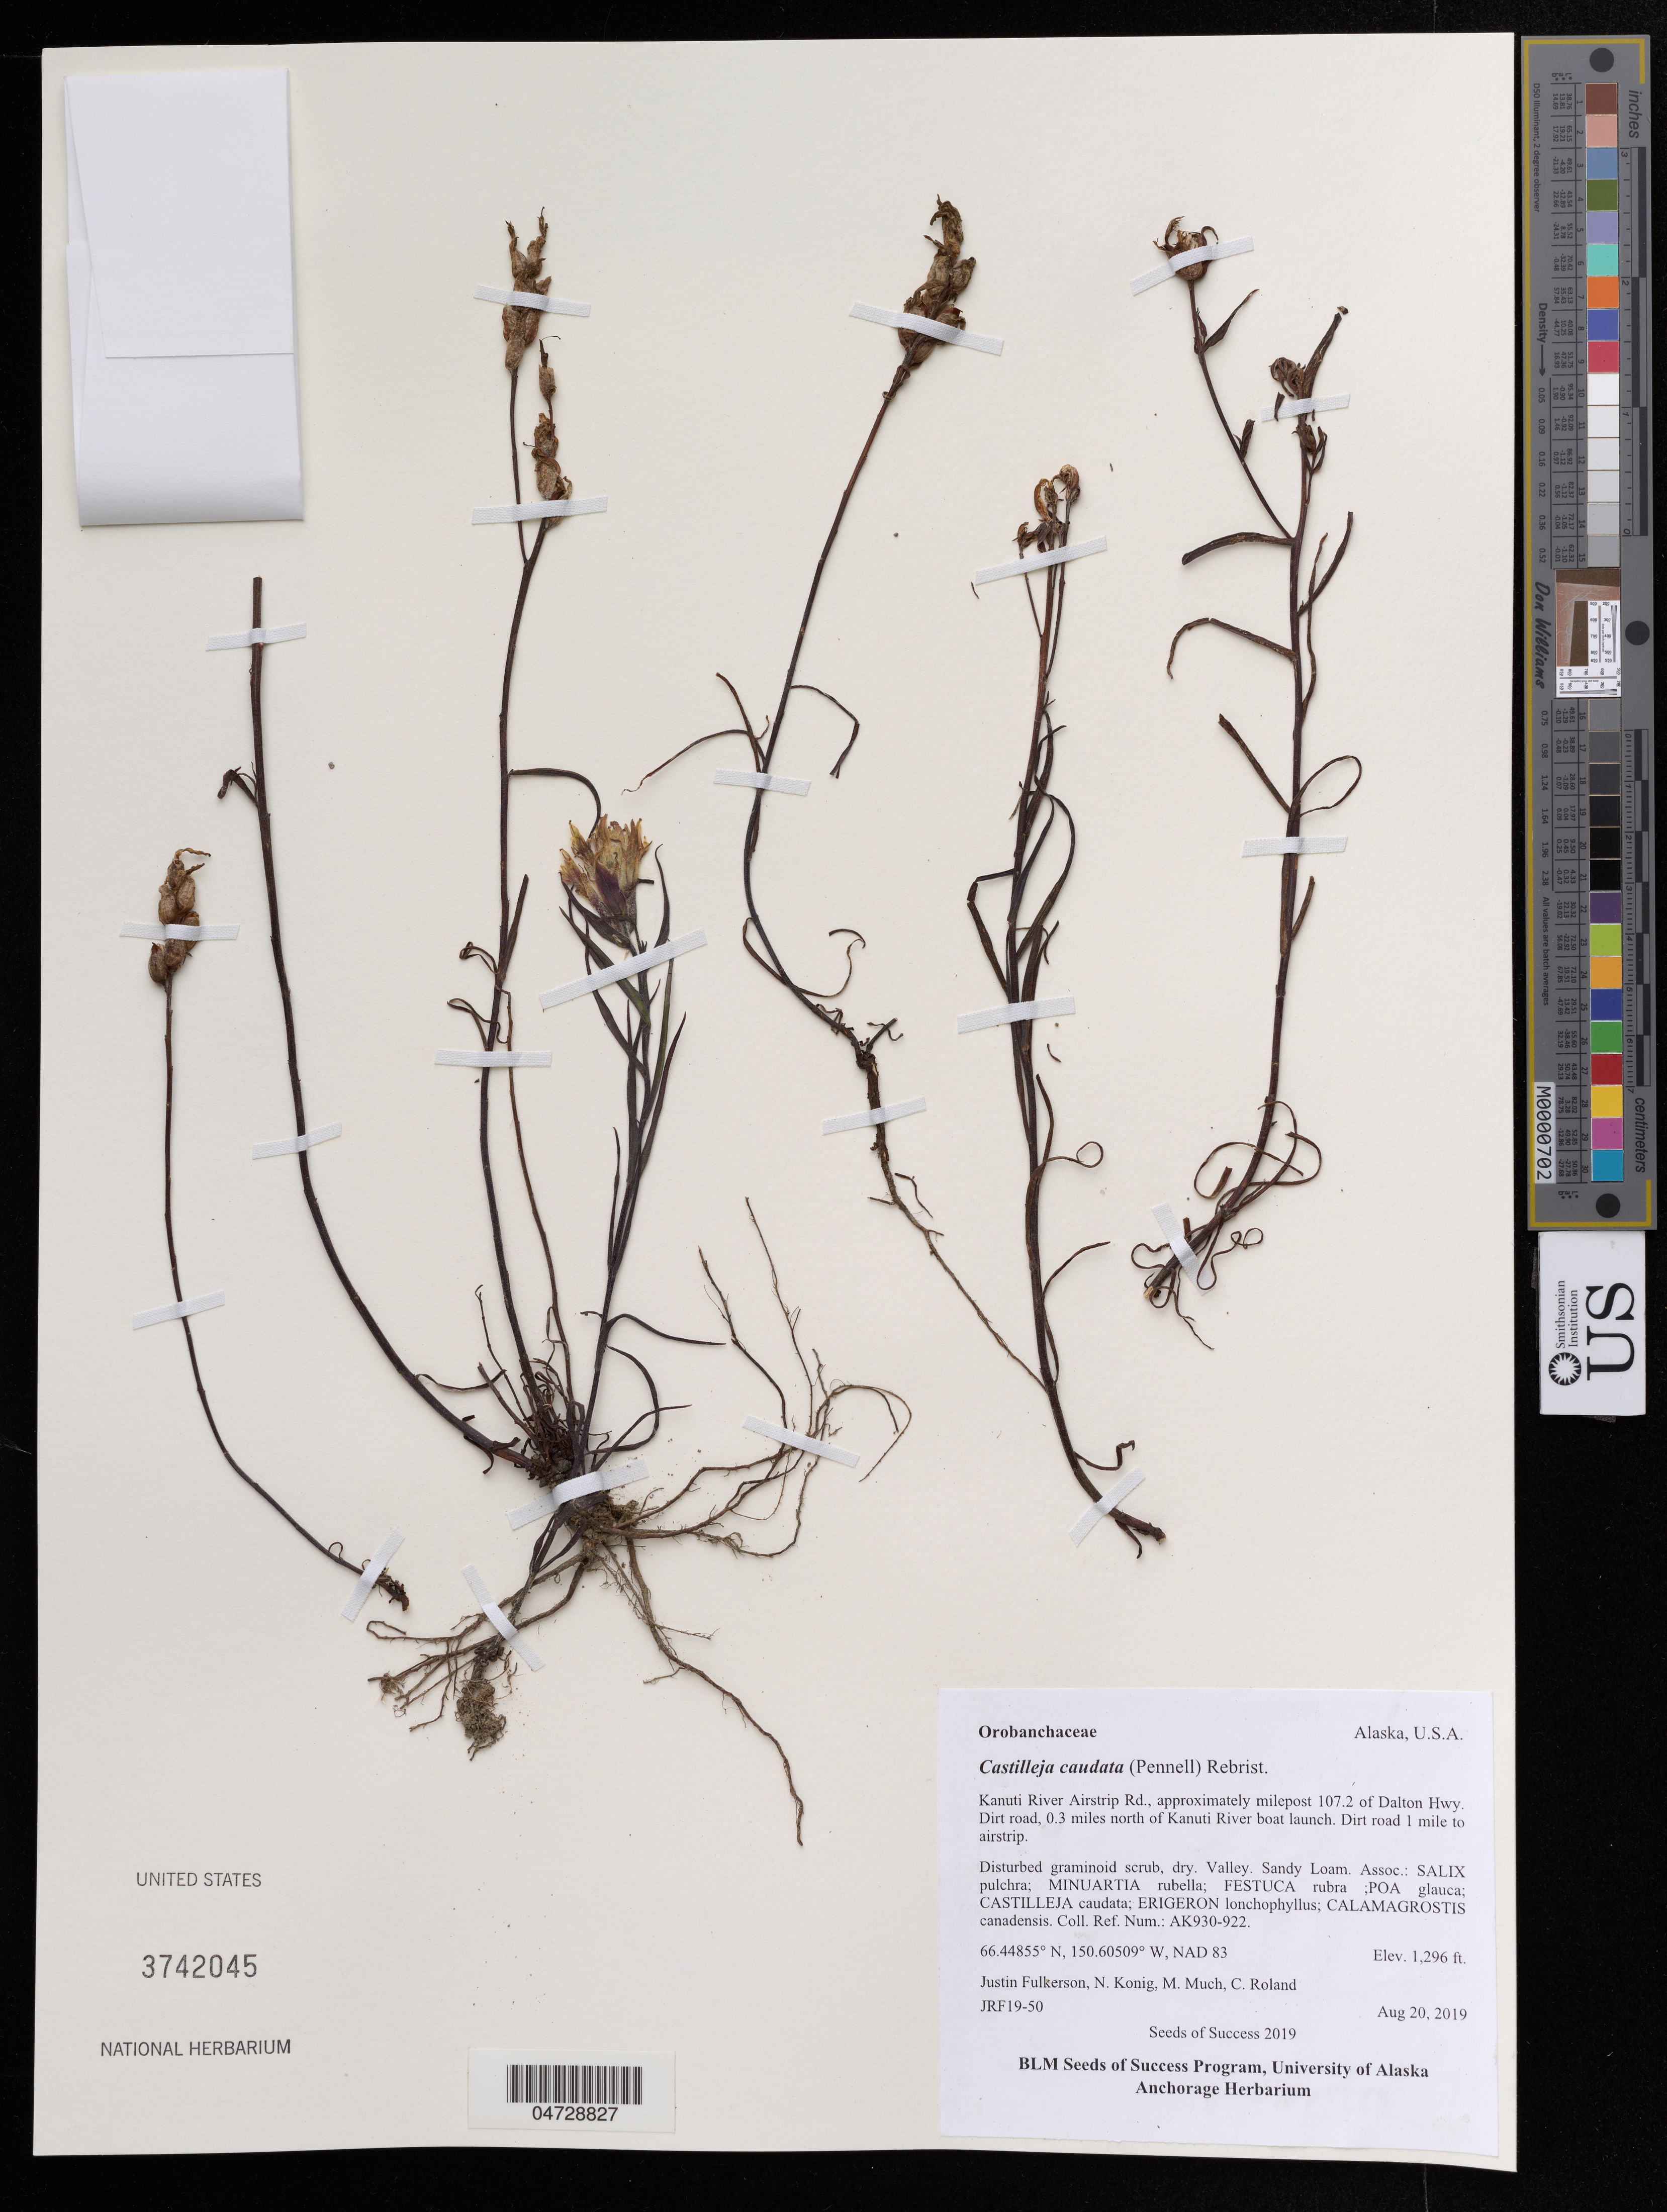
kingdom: Plantae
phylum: Tracheophyta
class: Magnoliopsida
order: Lamiales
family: Orobanchaceae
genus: Castilleja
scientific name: Castilleja caudata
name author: (Pennell) Rebrist.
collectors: J. Fulkerson, N. Konig & C. Roland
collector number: AK930-922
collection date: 2019-08-20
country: United States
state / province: Alaska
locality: Kanuti River Airstrip Rd., approximately milepost 107.2 of Dalton Hwy. Dirt road, 0.3 miles north of Kanuti River boat launch. Dirt road 1 mile to airstrip. NAD 83.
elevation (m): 395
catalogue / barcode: US 3742045